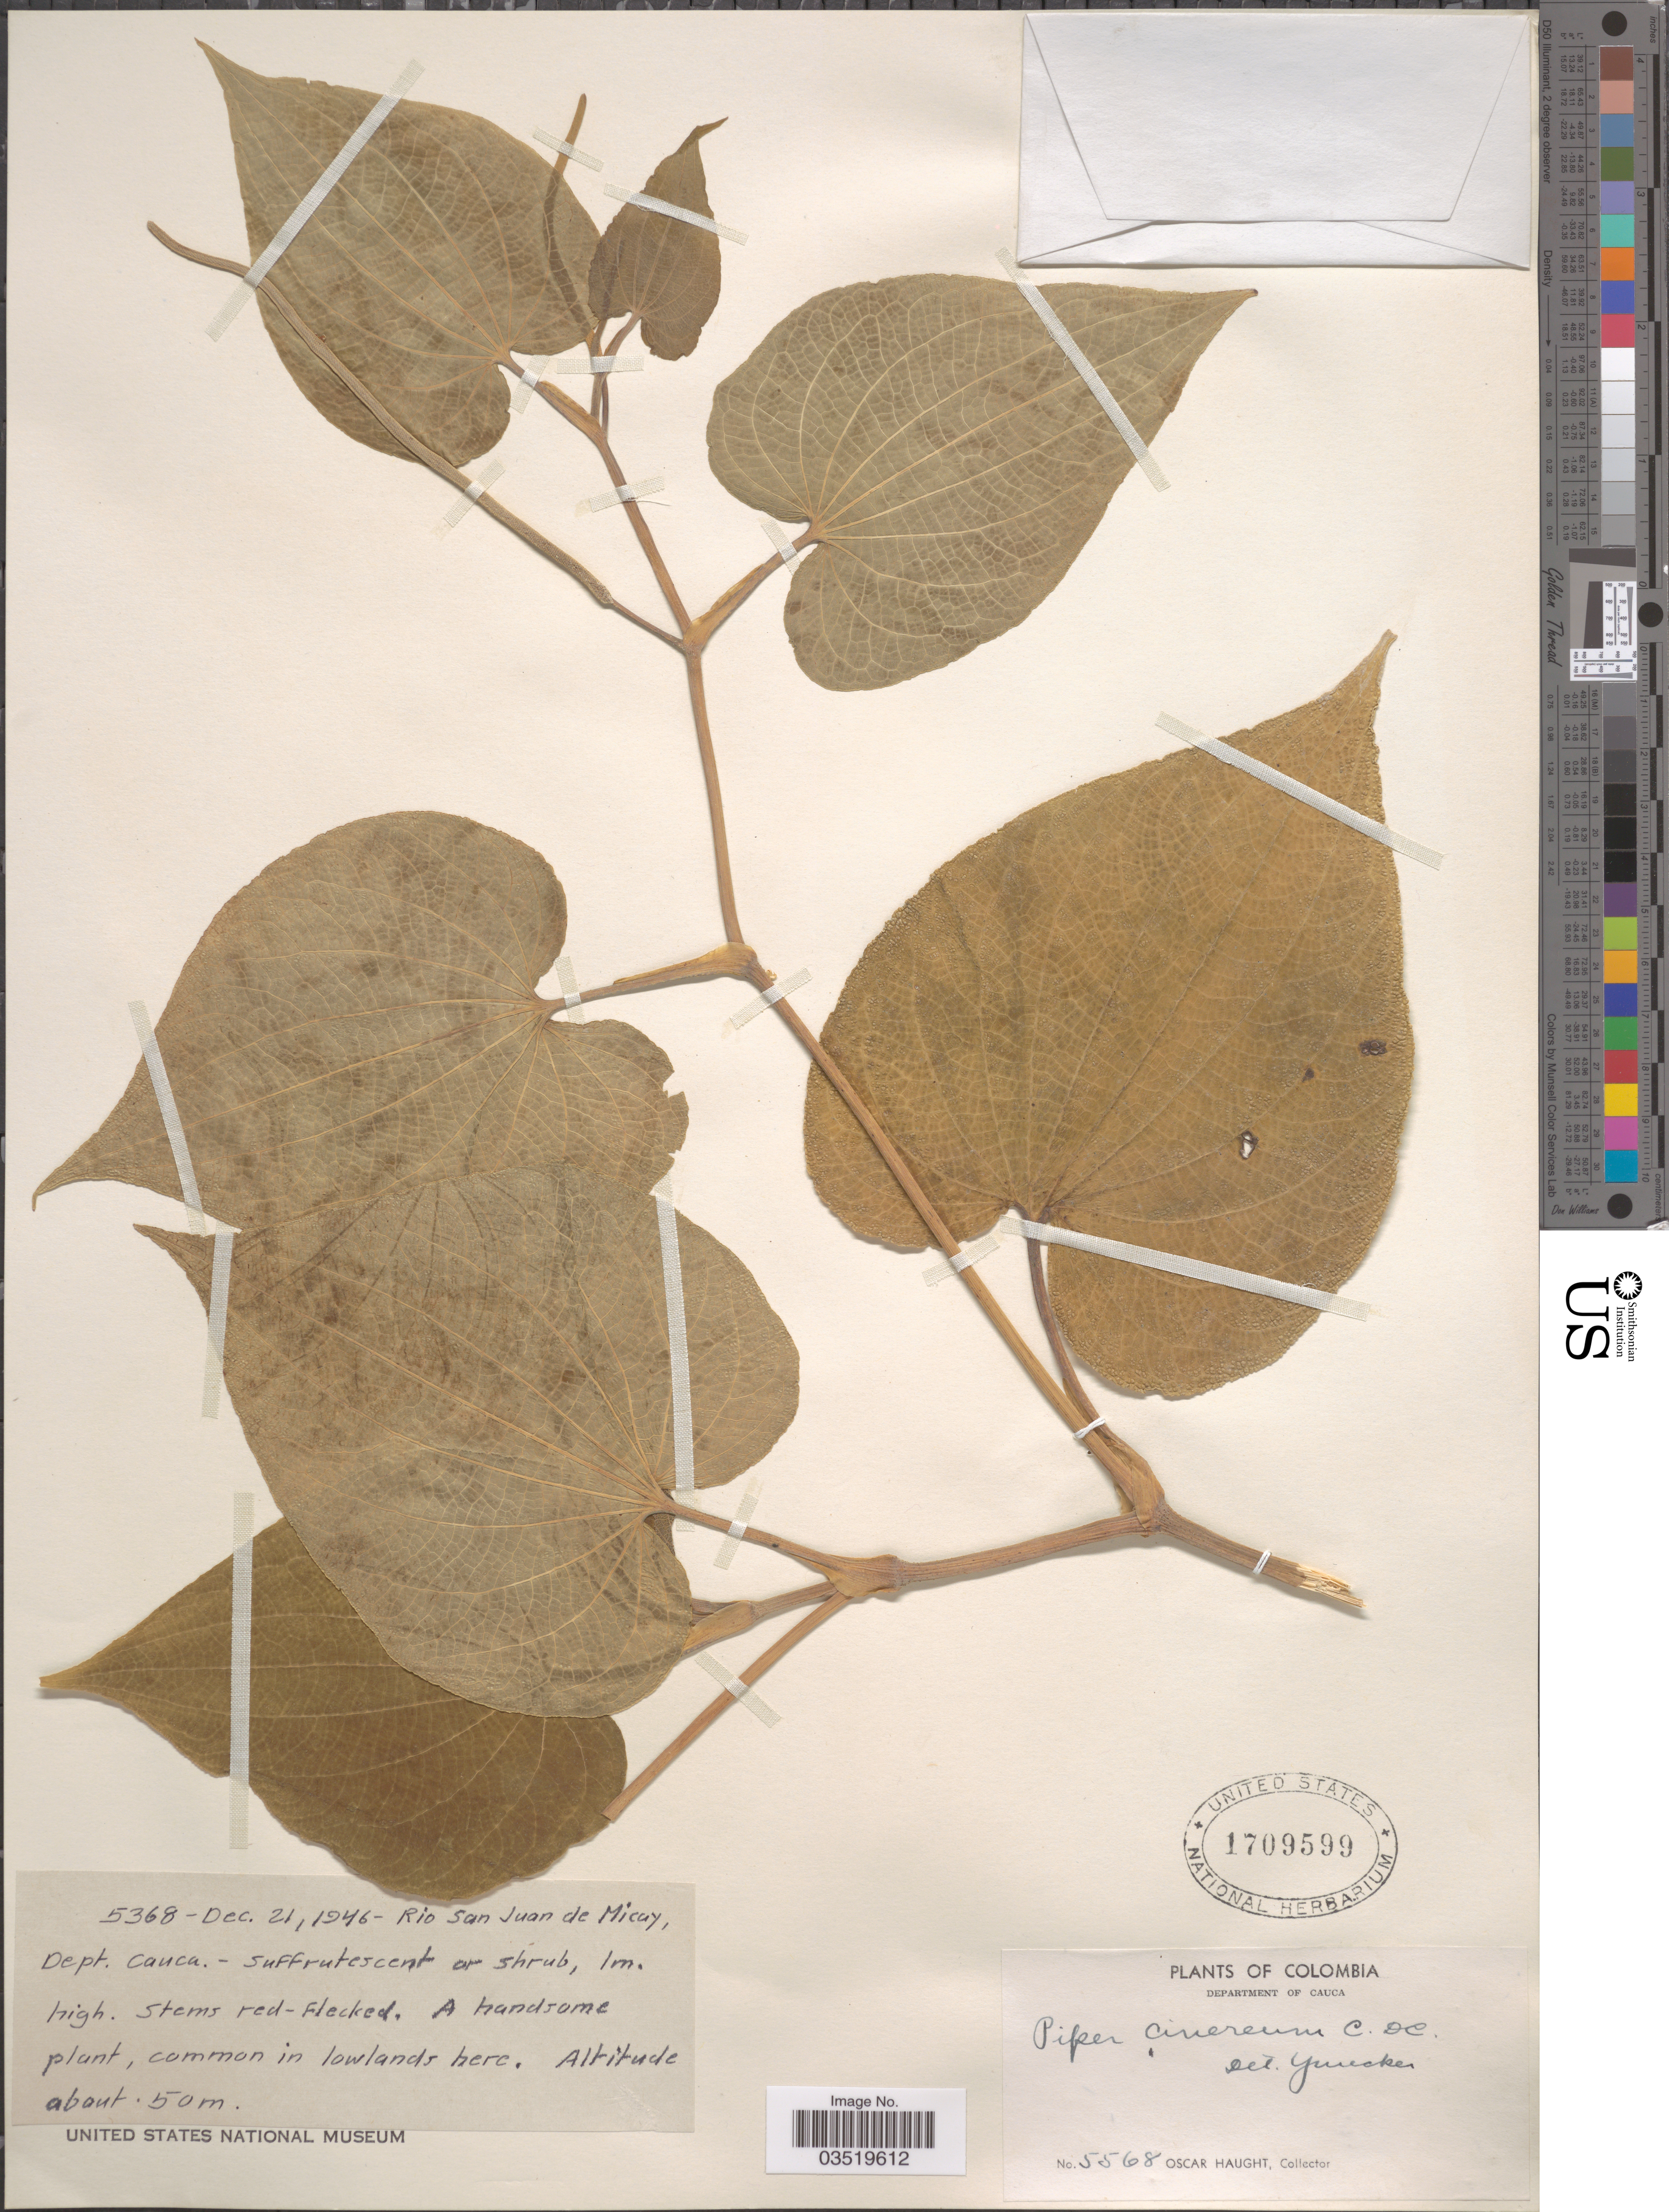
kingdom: Plantae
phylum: Tracheophyta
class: Magnoliopsida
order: Piperales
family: Piperaceae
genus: Piper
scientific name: Piper cinereum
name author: C. DC.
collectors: O. L. Haught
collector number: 5568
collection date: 1946-12-21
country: Colombia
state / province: Cauca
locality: Department of Cauca. Rio San Juan de Micay, Dept. Cauca.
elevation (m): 50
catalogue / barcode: US 1709599